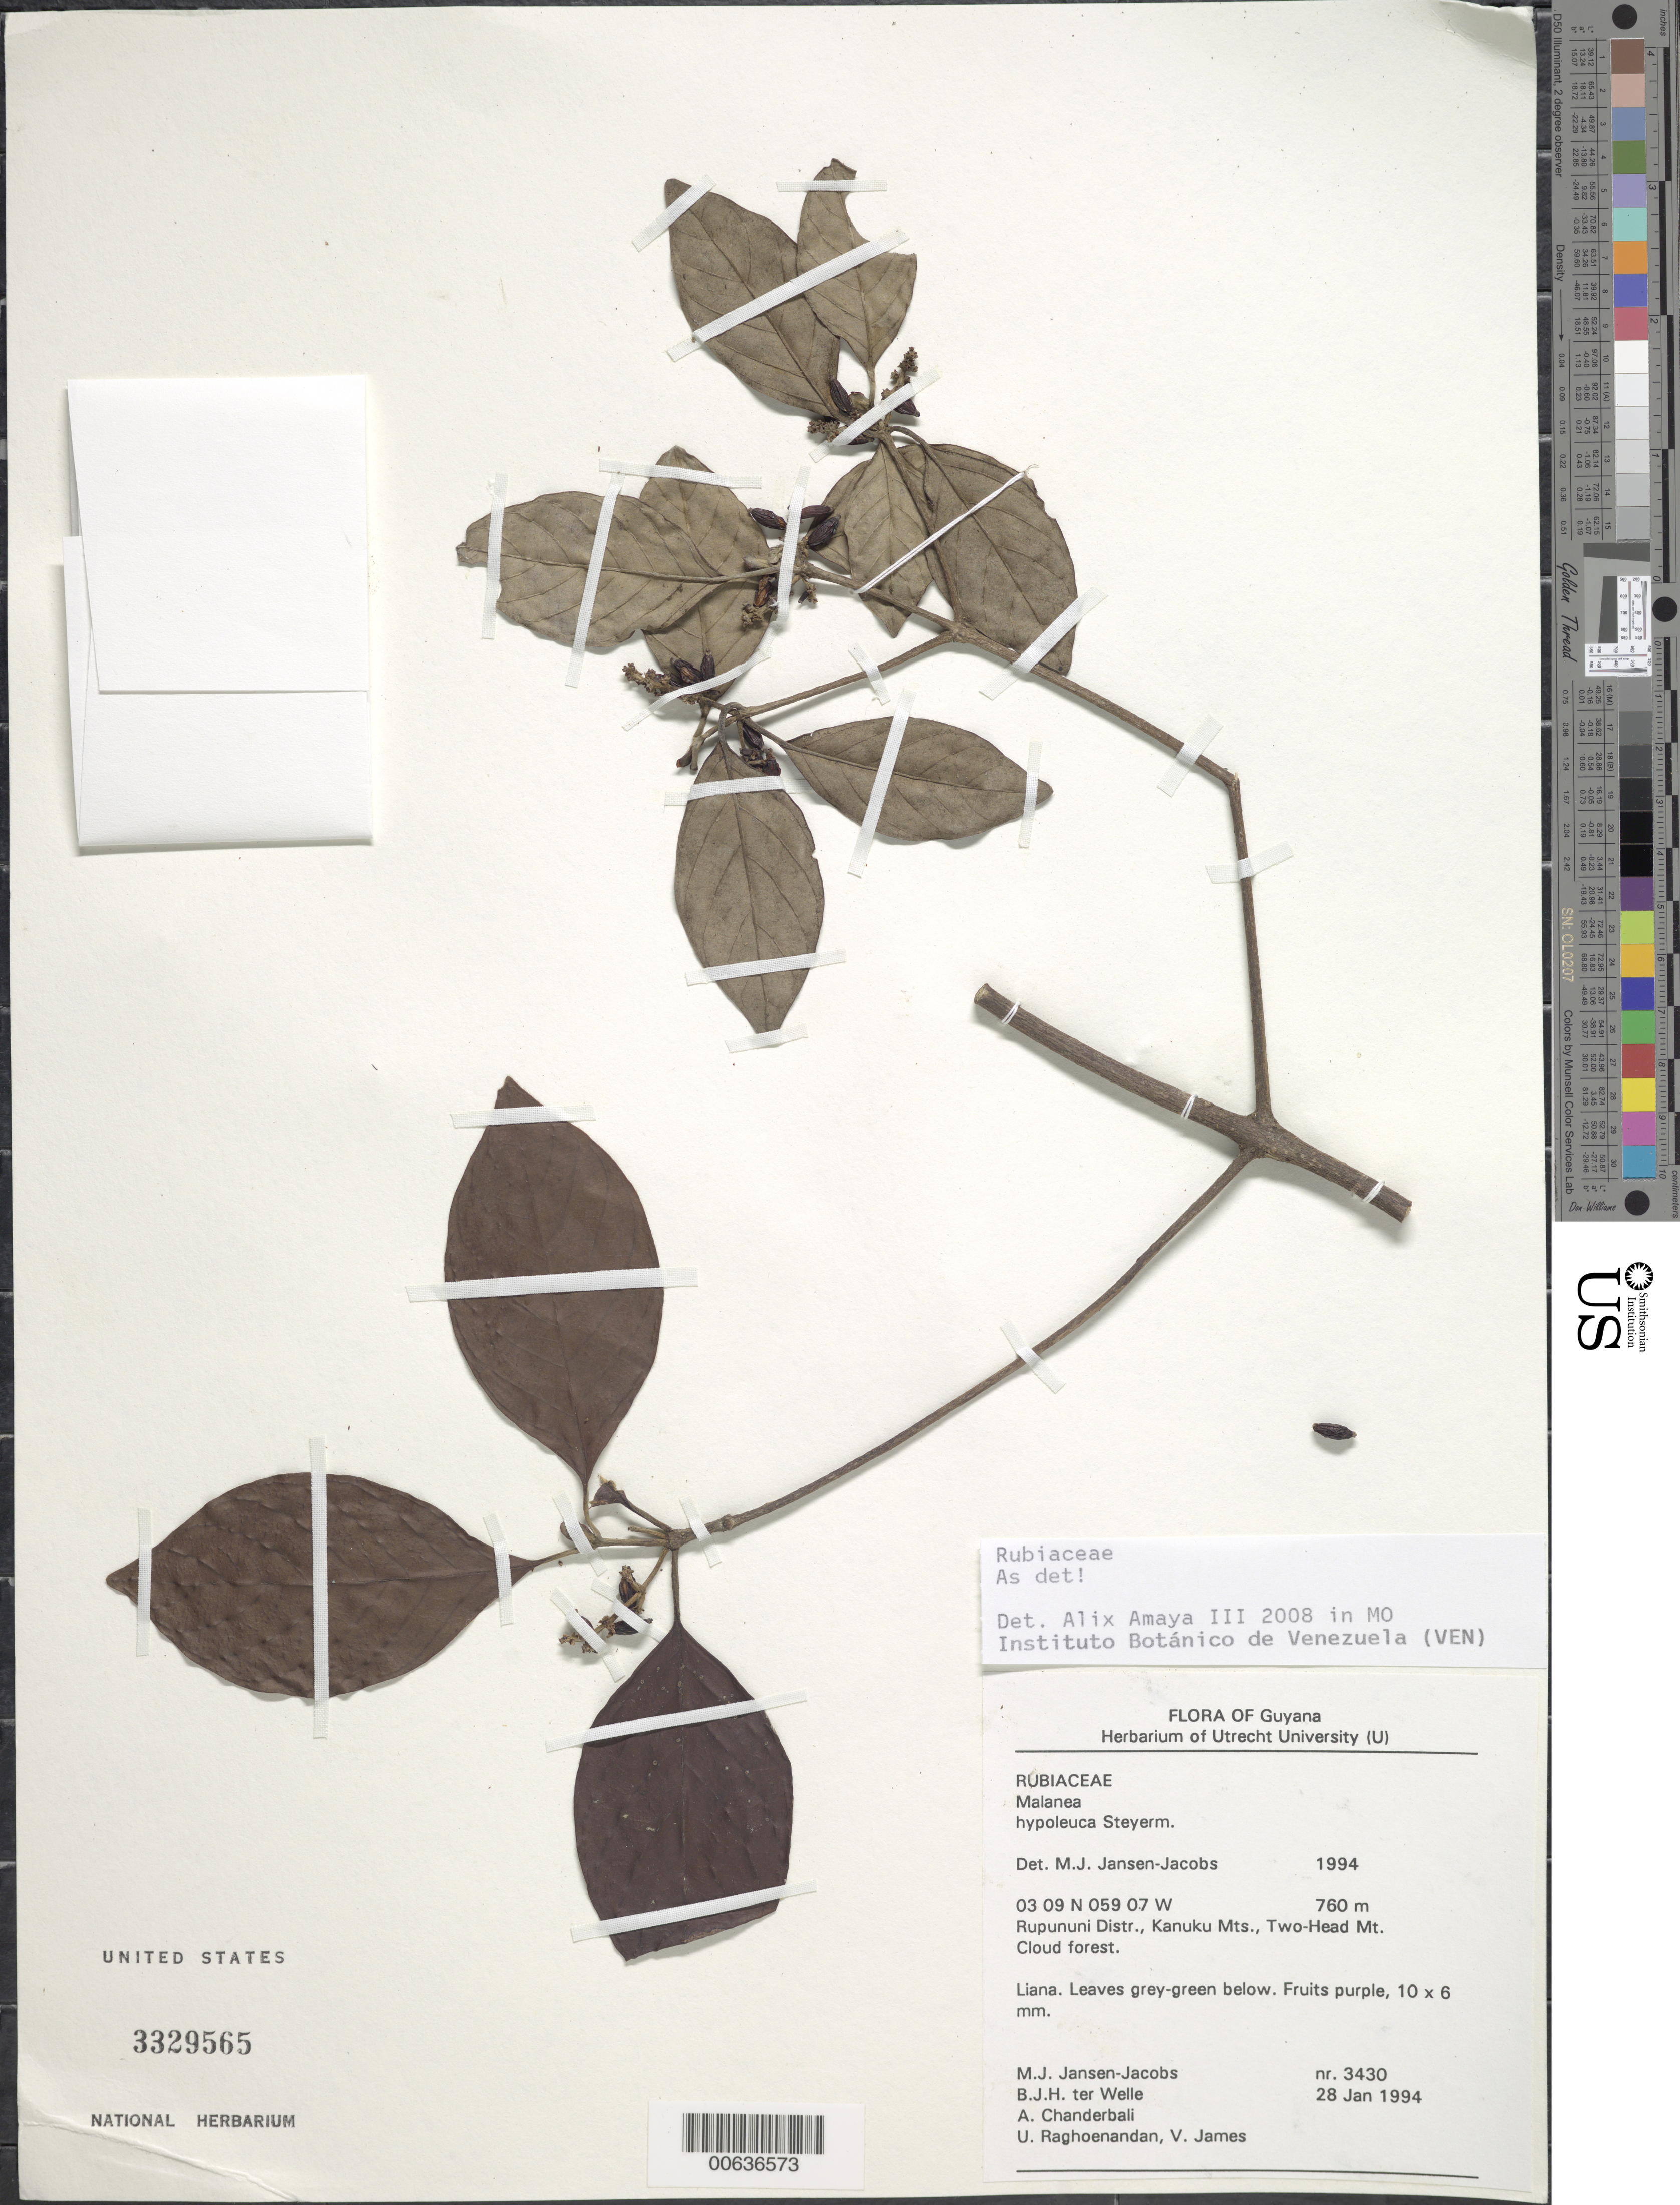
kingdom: Plantae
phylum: Tracheophyta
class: Magnoliopsida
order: Gentianales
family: Rubiaceae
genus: Malanea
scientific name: Malanea hypoleuca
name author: Steyerm.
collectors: M. J. Jansen-Jacobs, B. Welle, A. S. Chanderbali, U. Raghoenandan & V. James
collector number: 3430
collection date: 1994-01-28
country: Guyana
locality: Rupununi Distr., Kanuku Mts., Two-Head Mt., Cloud forest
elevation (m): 760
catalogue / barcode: US 3329565